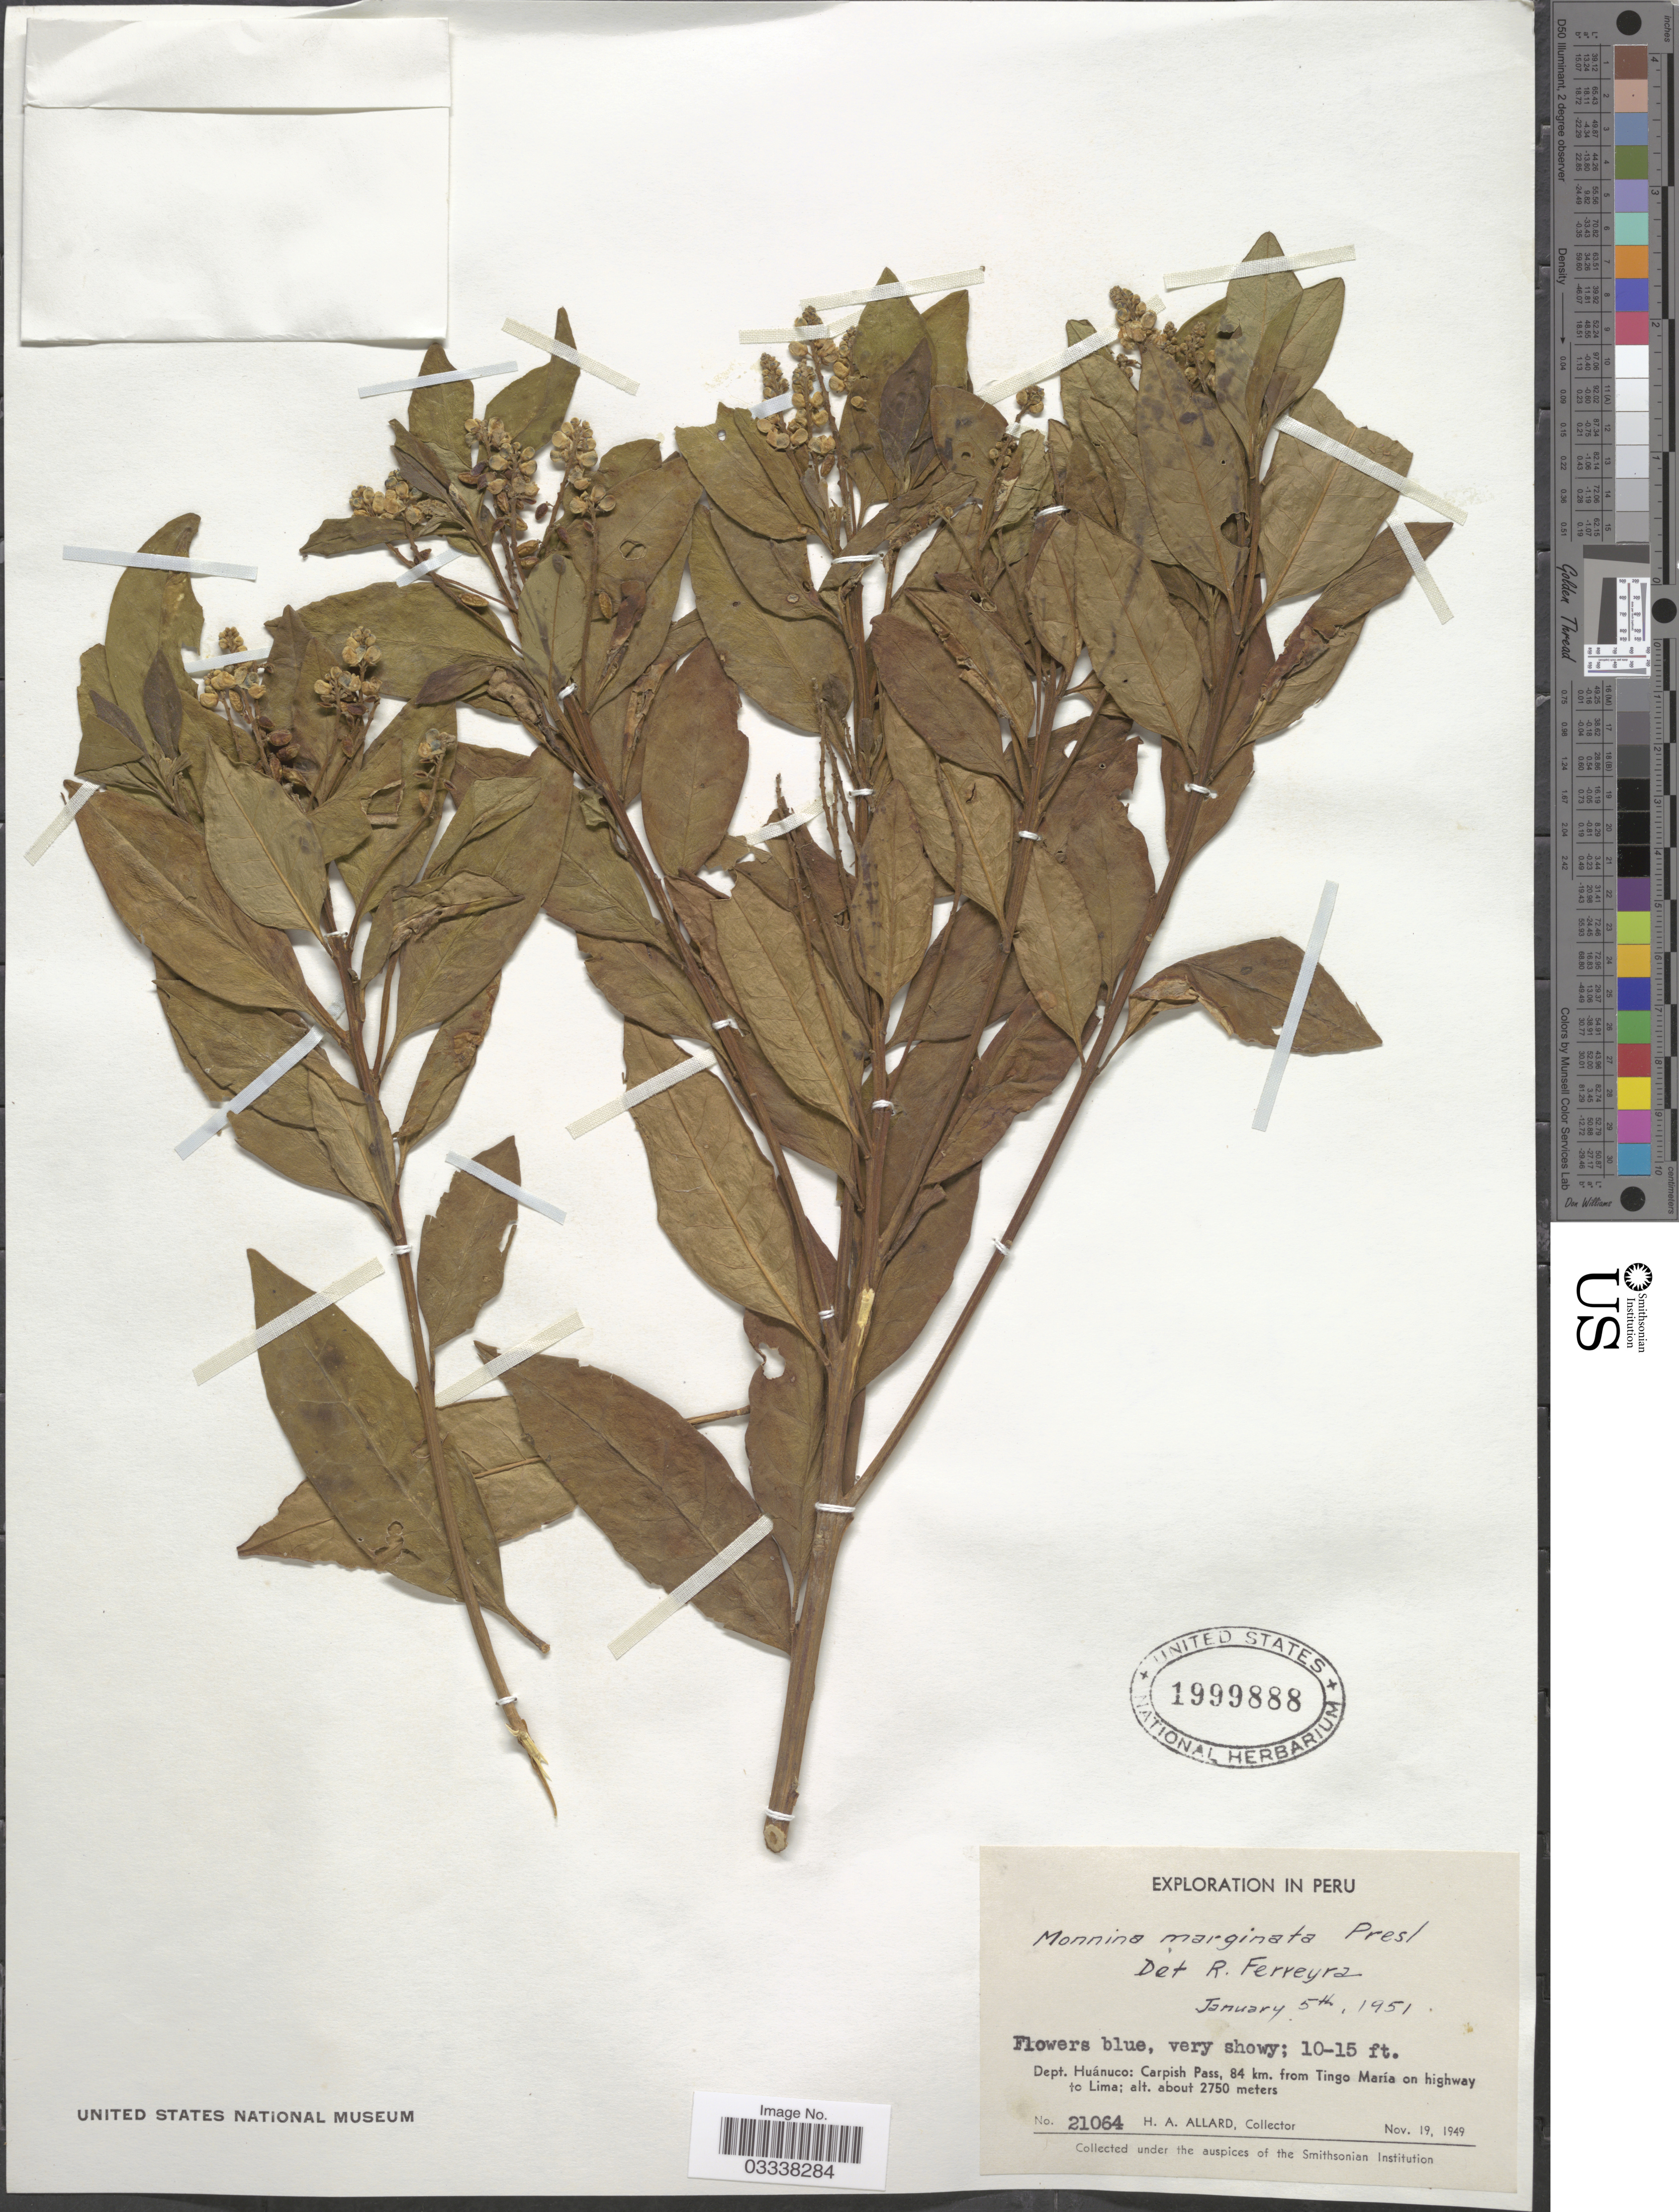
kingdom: Plantae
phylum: Tracheophyta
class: Magnoliopsida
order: Fabales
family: Polygalaceae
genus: Monnina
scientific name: Monnina marginata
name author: C. Presl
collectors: H. A. Allard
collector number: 21064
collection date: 1949-11-19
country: Peru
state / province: Huánuco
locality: Dept. Huánuco: Carpish Pass, 84 km. from Tingo María on highway to Lima.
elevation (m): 2750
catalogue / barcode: US 1999888